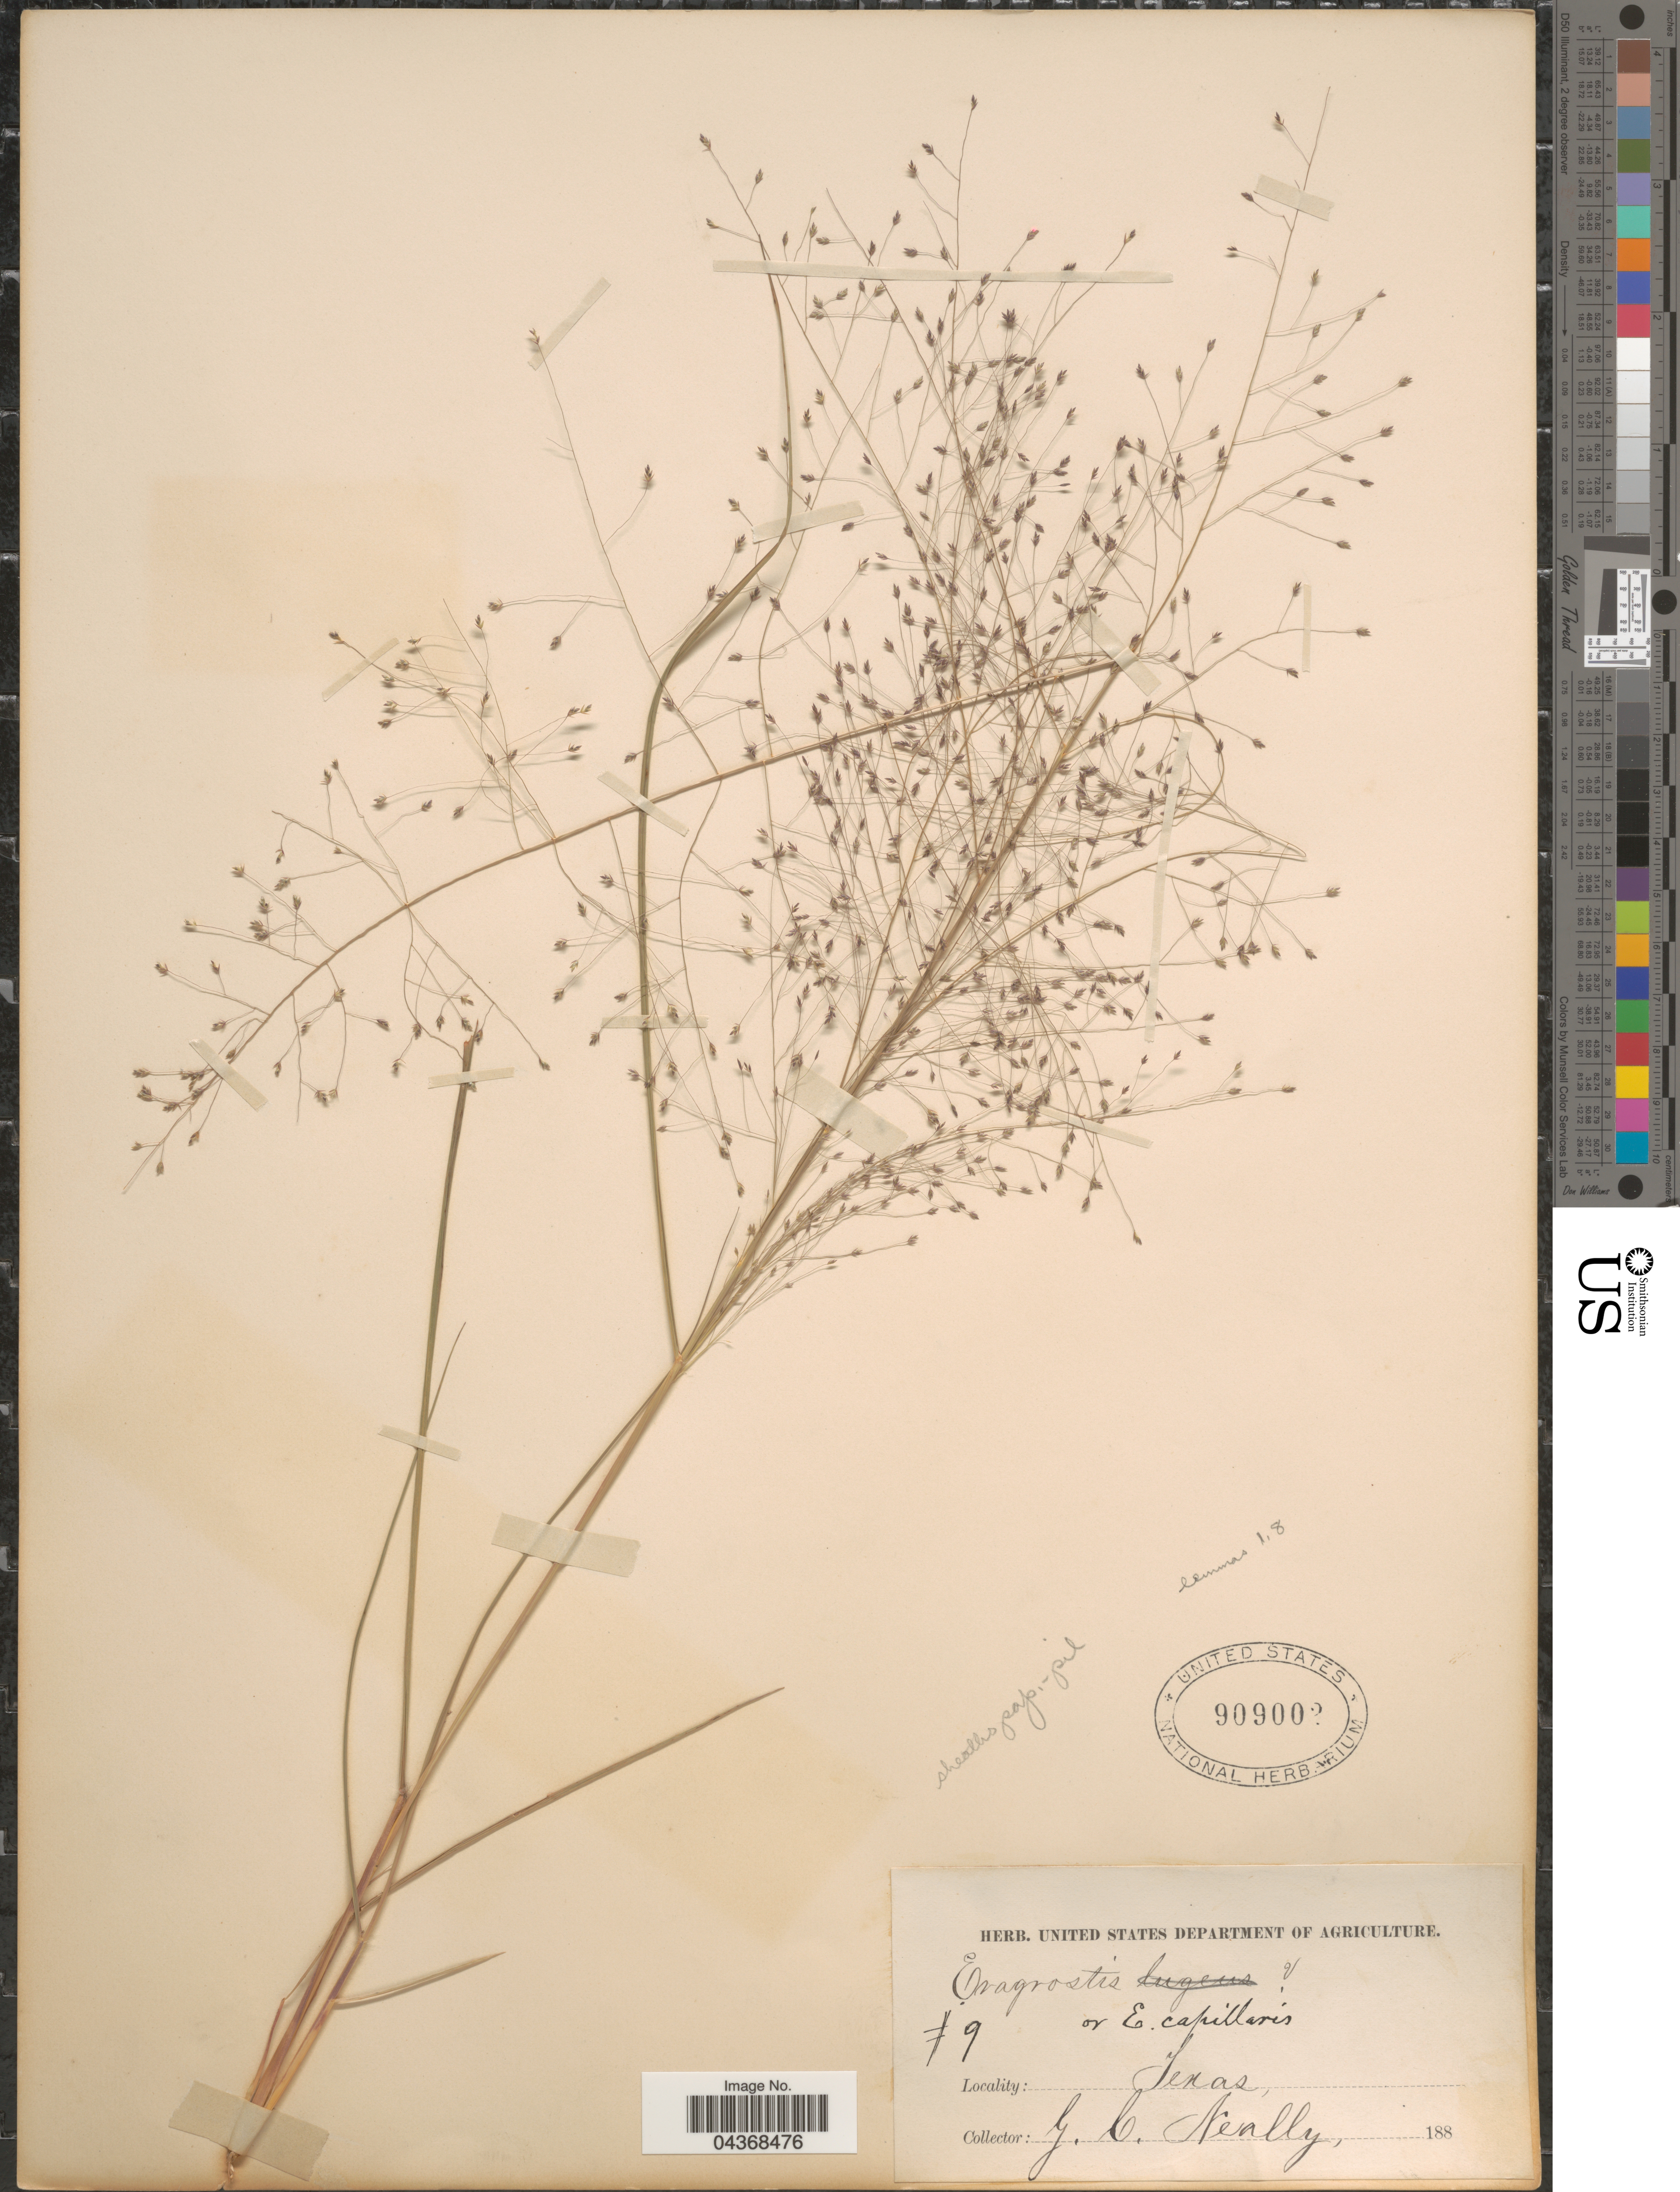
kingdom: Plantae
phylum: Tracheophyta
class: Liliopsida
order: Poales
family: Poaceae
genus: Eragrostis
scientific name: Eragrostis hirsuta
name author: (Michx.) Nees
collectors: G. Neally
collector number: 9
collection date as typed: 188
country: United States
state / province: Texas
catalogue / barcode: US 909002